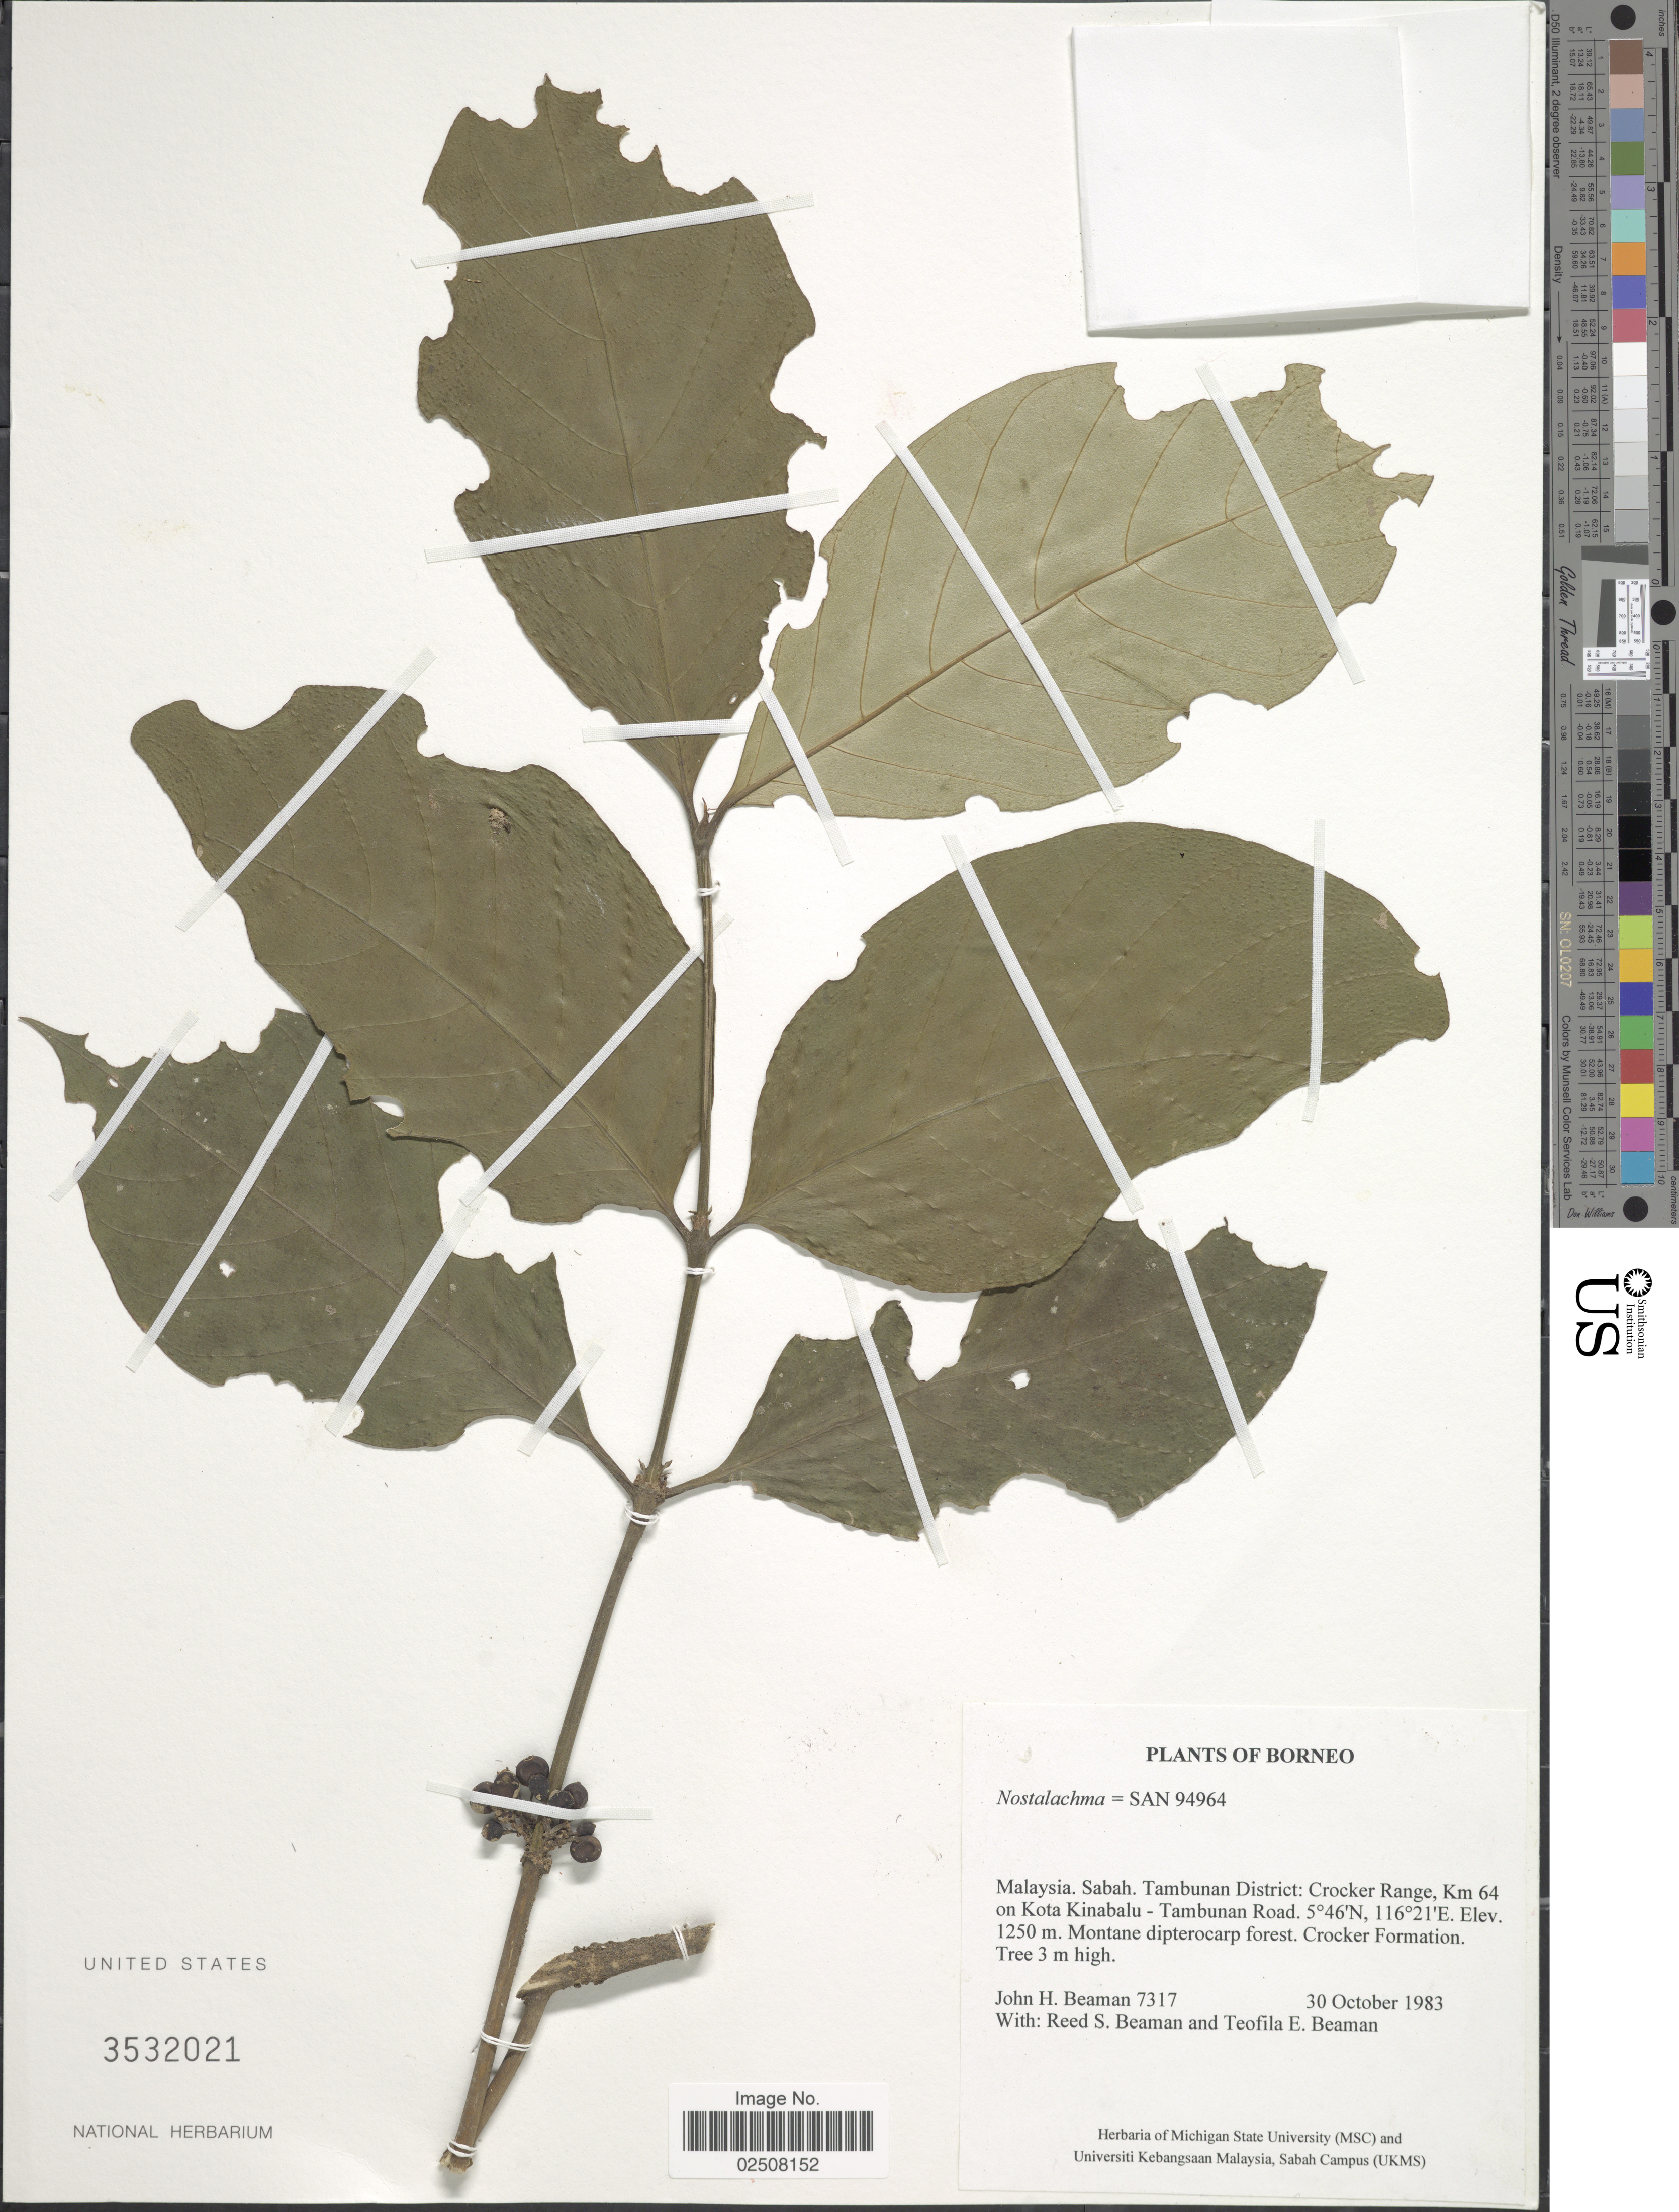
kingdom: Plantae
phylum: Tracheophyta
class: Magnoliopsida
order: Gentianales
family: Rubiaceae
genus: Nostolachma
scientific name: Nostolachma sp.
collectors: J. H. Beaman, R. S. Beaman & T. E. Beaman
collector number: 7317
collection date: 1983-10-30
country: Malaysia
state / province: Sabah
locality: Tambunan District: Crocker Range, Km 64 on Kota KInabalu - Tambunan Road. Montane dipterocarp forest. Crocker Formation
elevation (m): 1250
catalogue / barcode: US 3532021